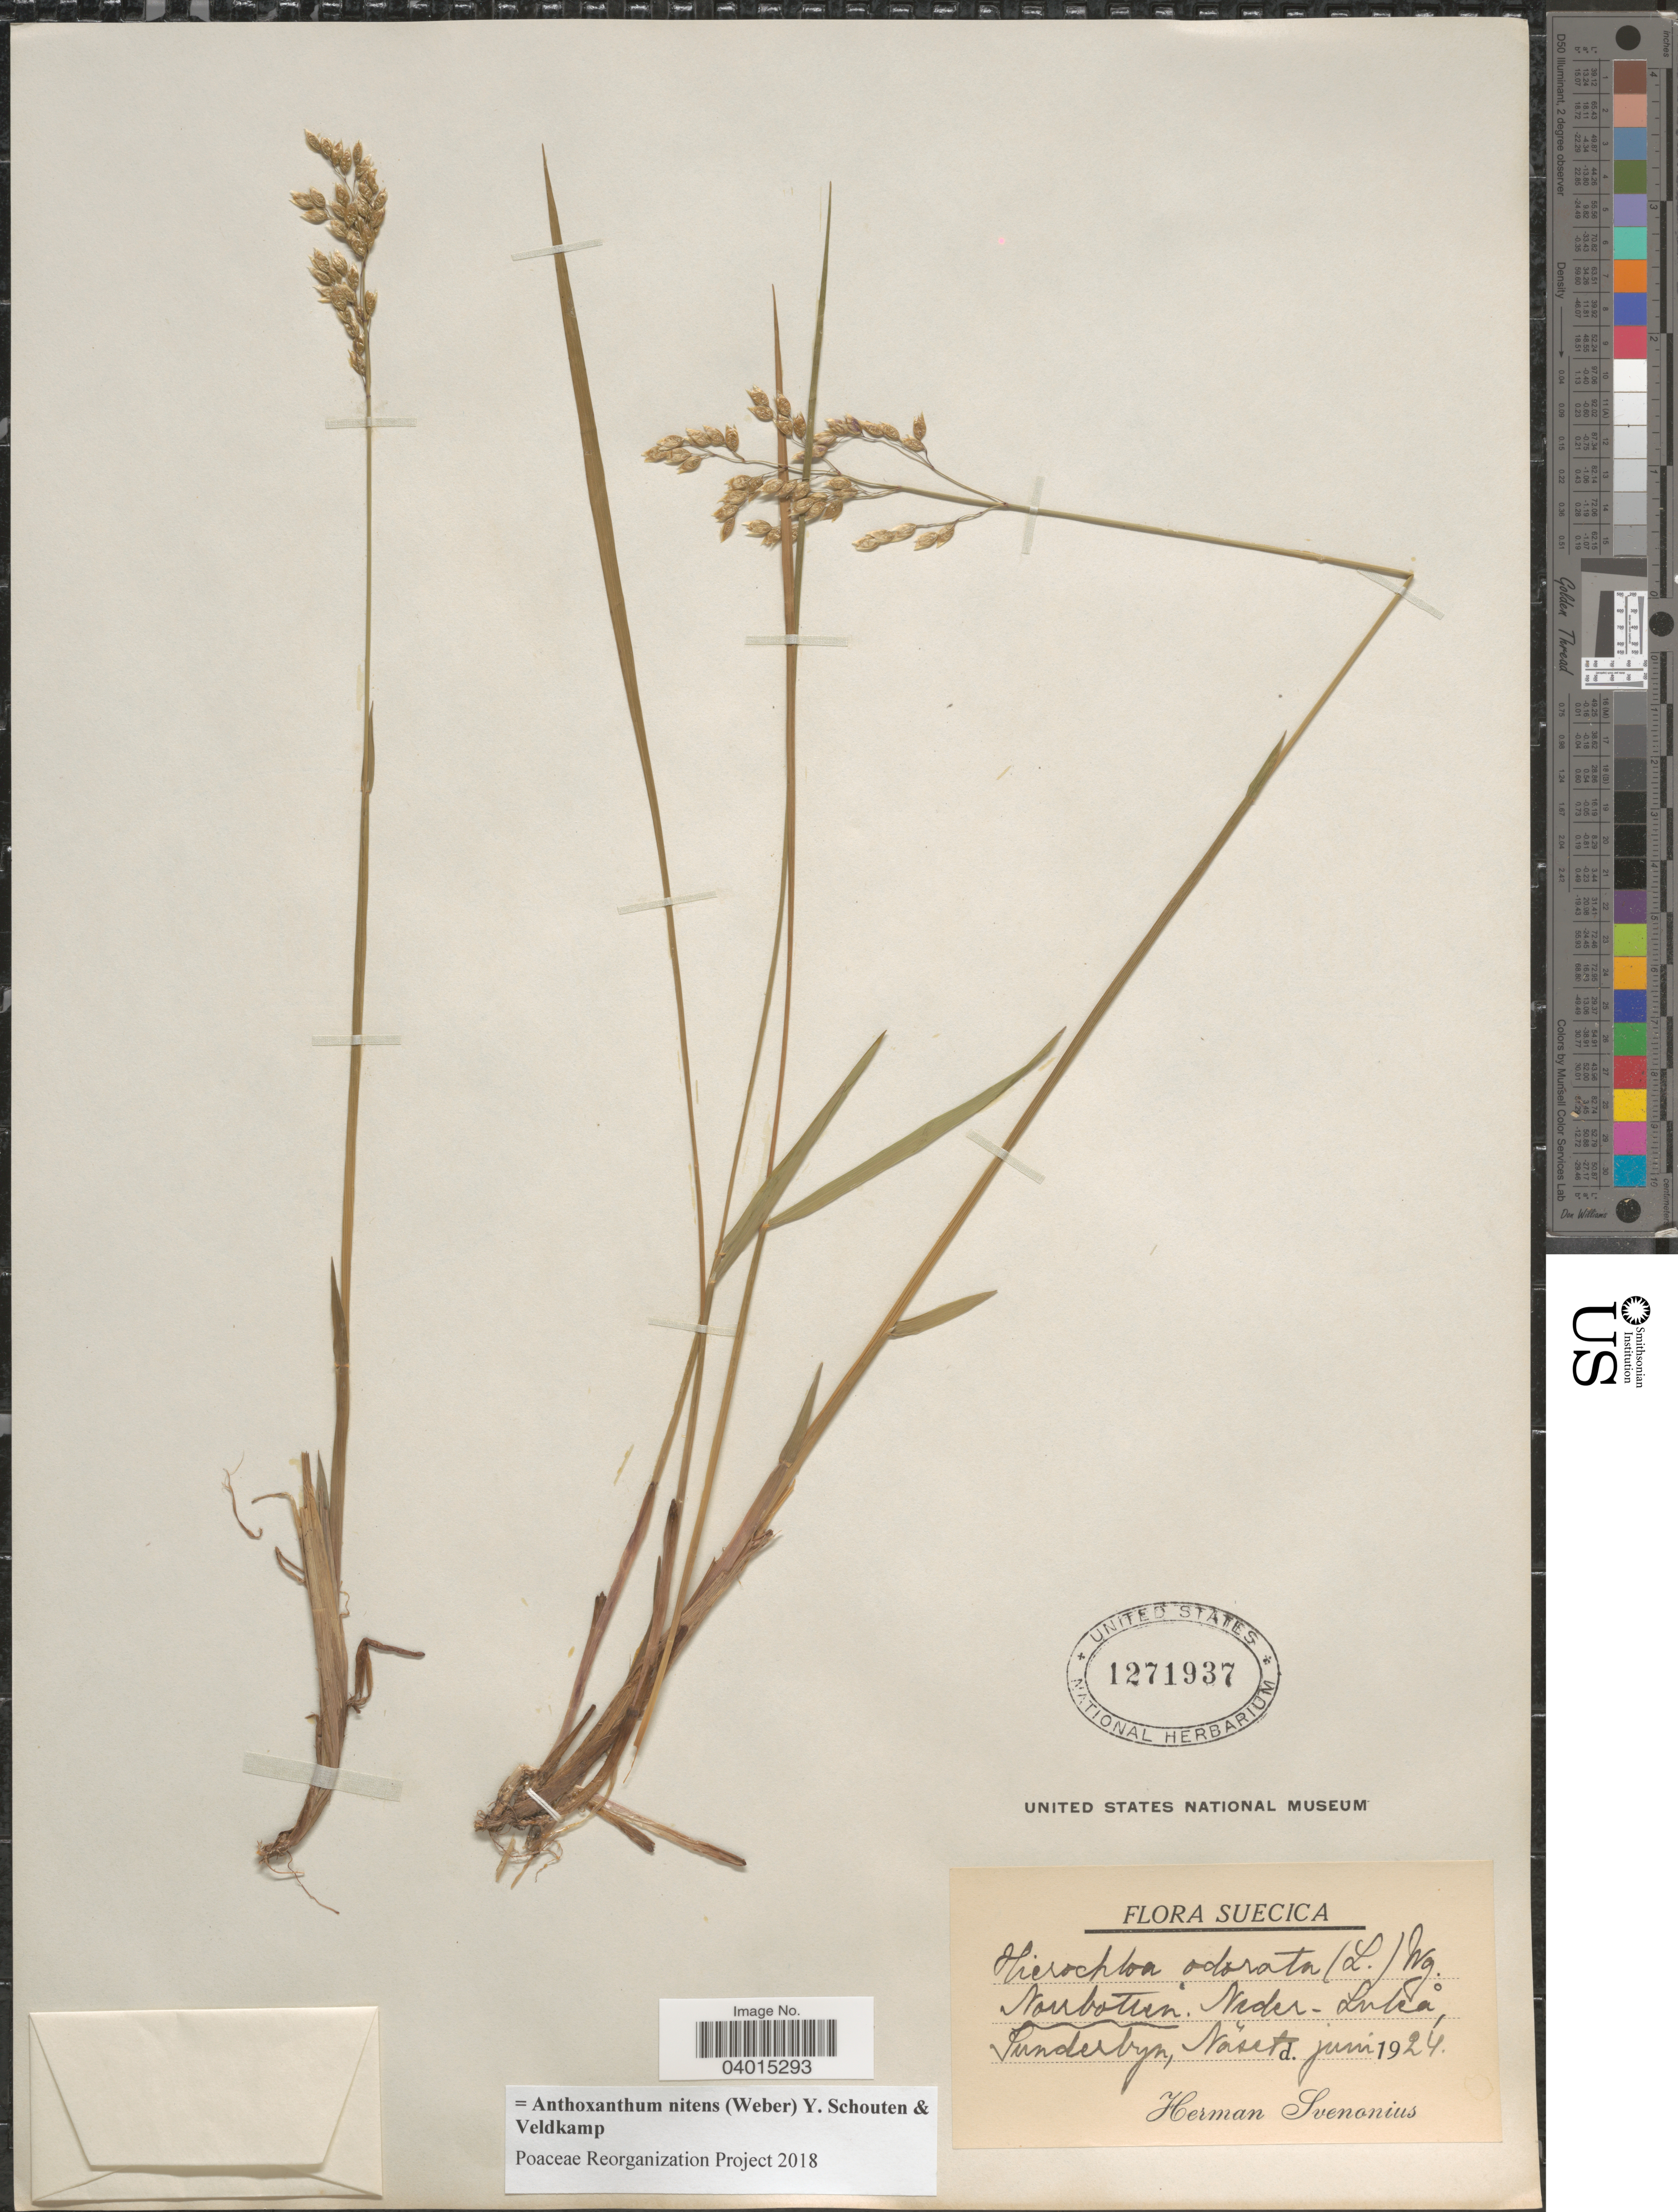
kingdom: Plantae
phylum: Tracheophyta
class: Liliopsida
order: Poales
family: Poaceae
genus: Anthoxanthum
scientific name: Anthoxanthum nitens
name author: (G.H. Weber) R.T.A. Schouten & Veldkamp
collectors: H. Svenonius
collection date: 1924-06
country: Sweden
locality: Suecica. Norrbotten: Neder-Luleå Sunderbyn, Näset.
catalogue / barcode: US 1271937